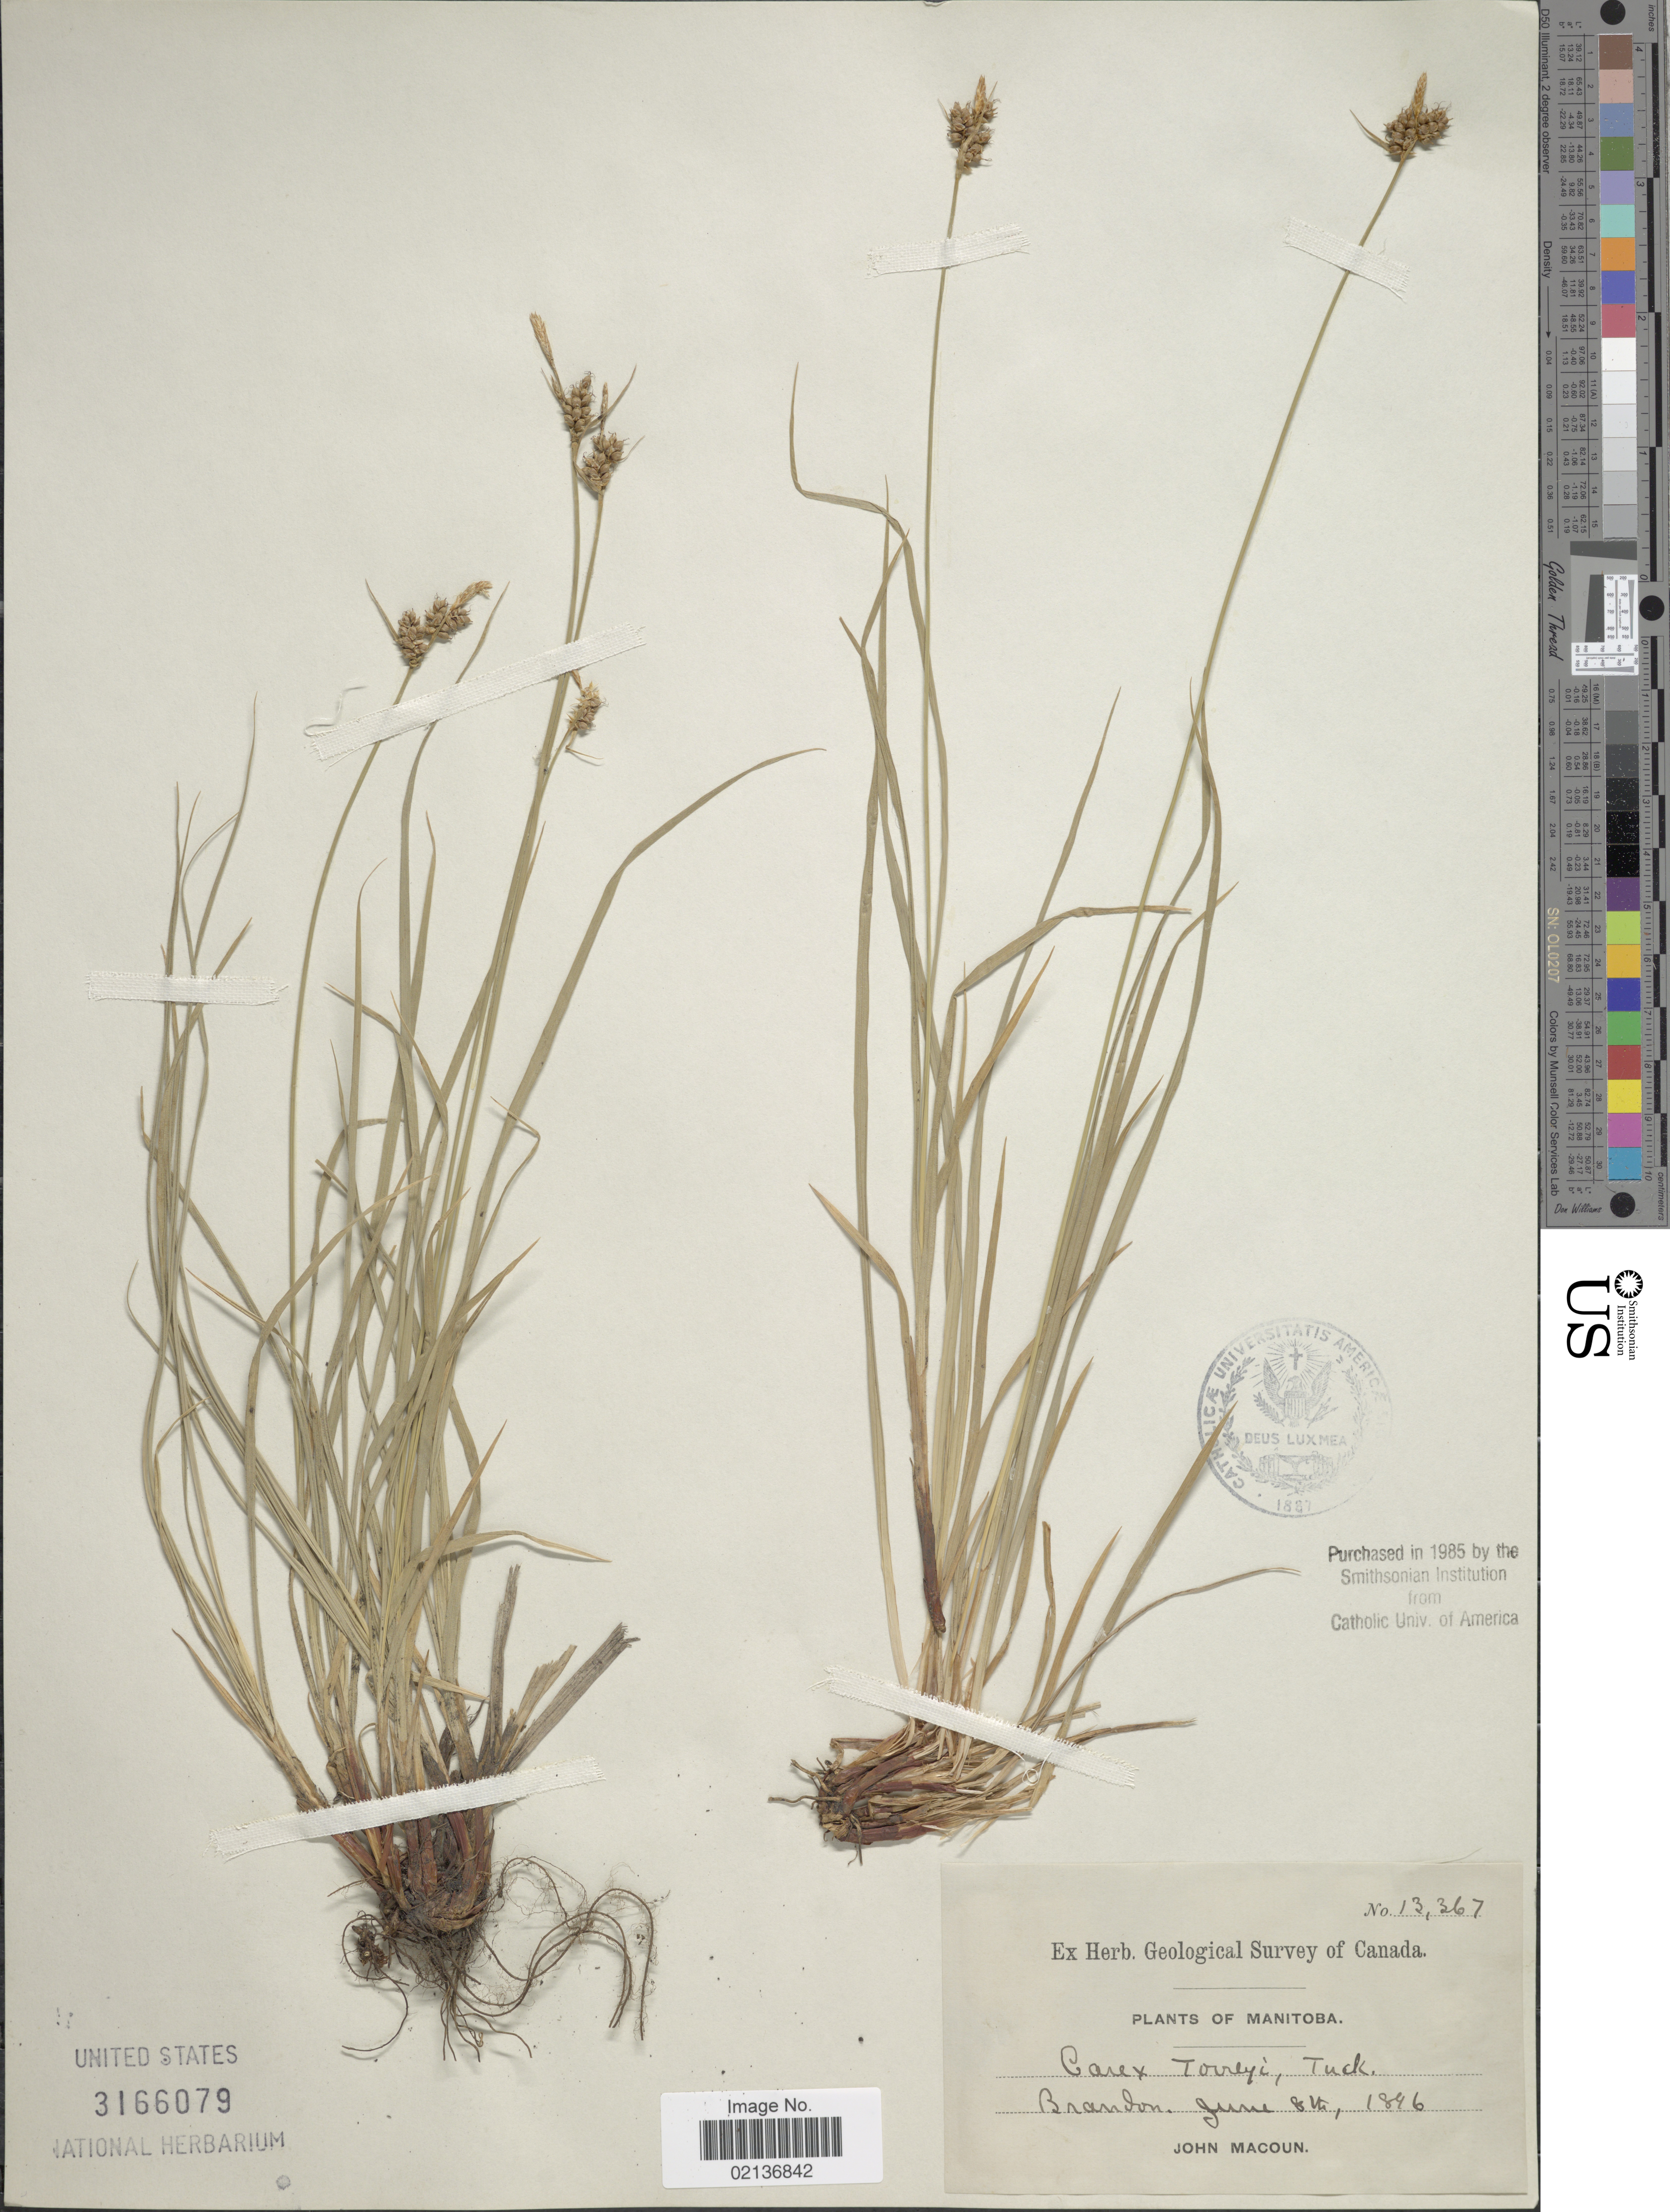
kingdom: Plantae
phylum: Tracheophyta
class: Liliopsida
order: Poales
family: Cyperaceae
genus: Carex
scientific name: Carex torreyi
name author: Tuck.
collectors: J. Macoun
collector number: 13367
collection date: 1846-06-08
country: Canada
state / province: Manitoba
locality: Brandon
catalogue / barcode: US 3166079